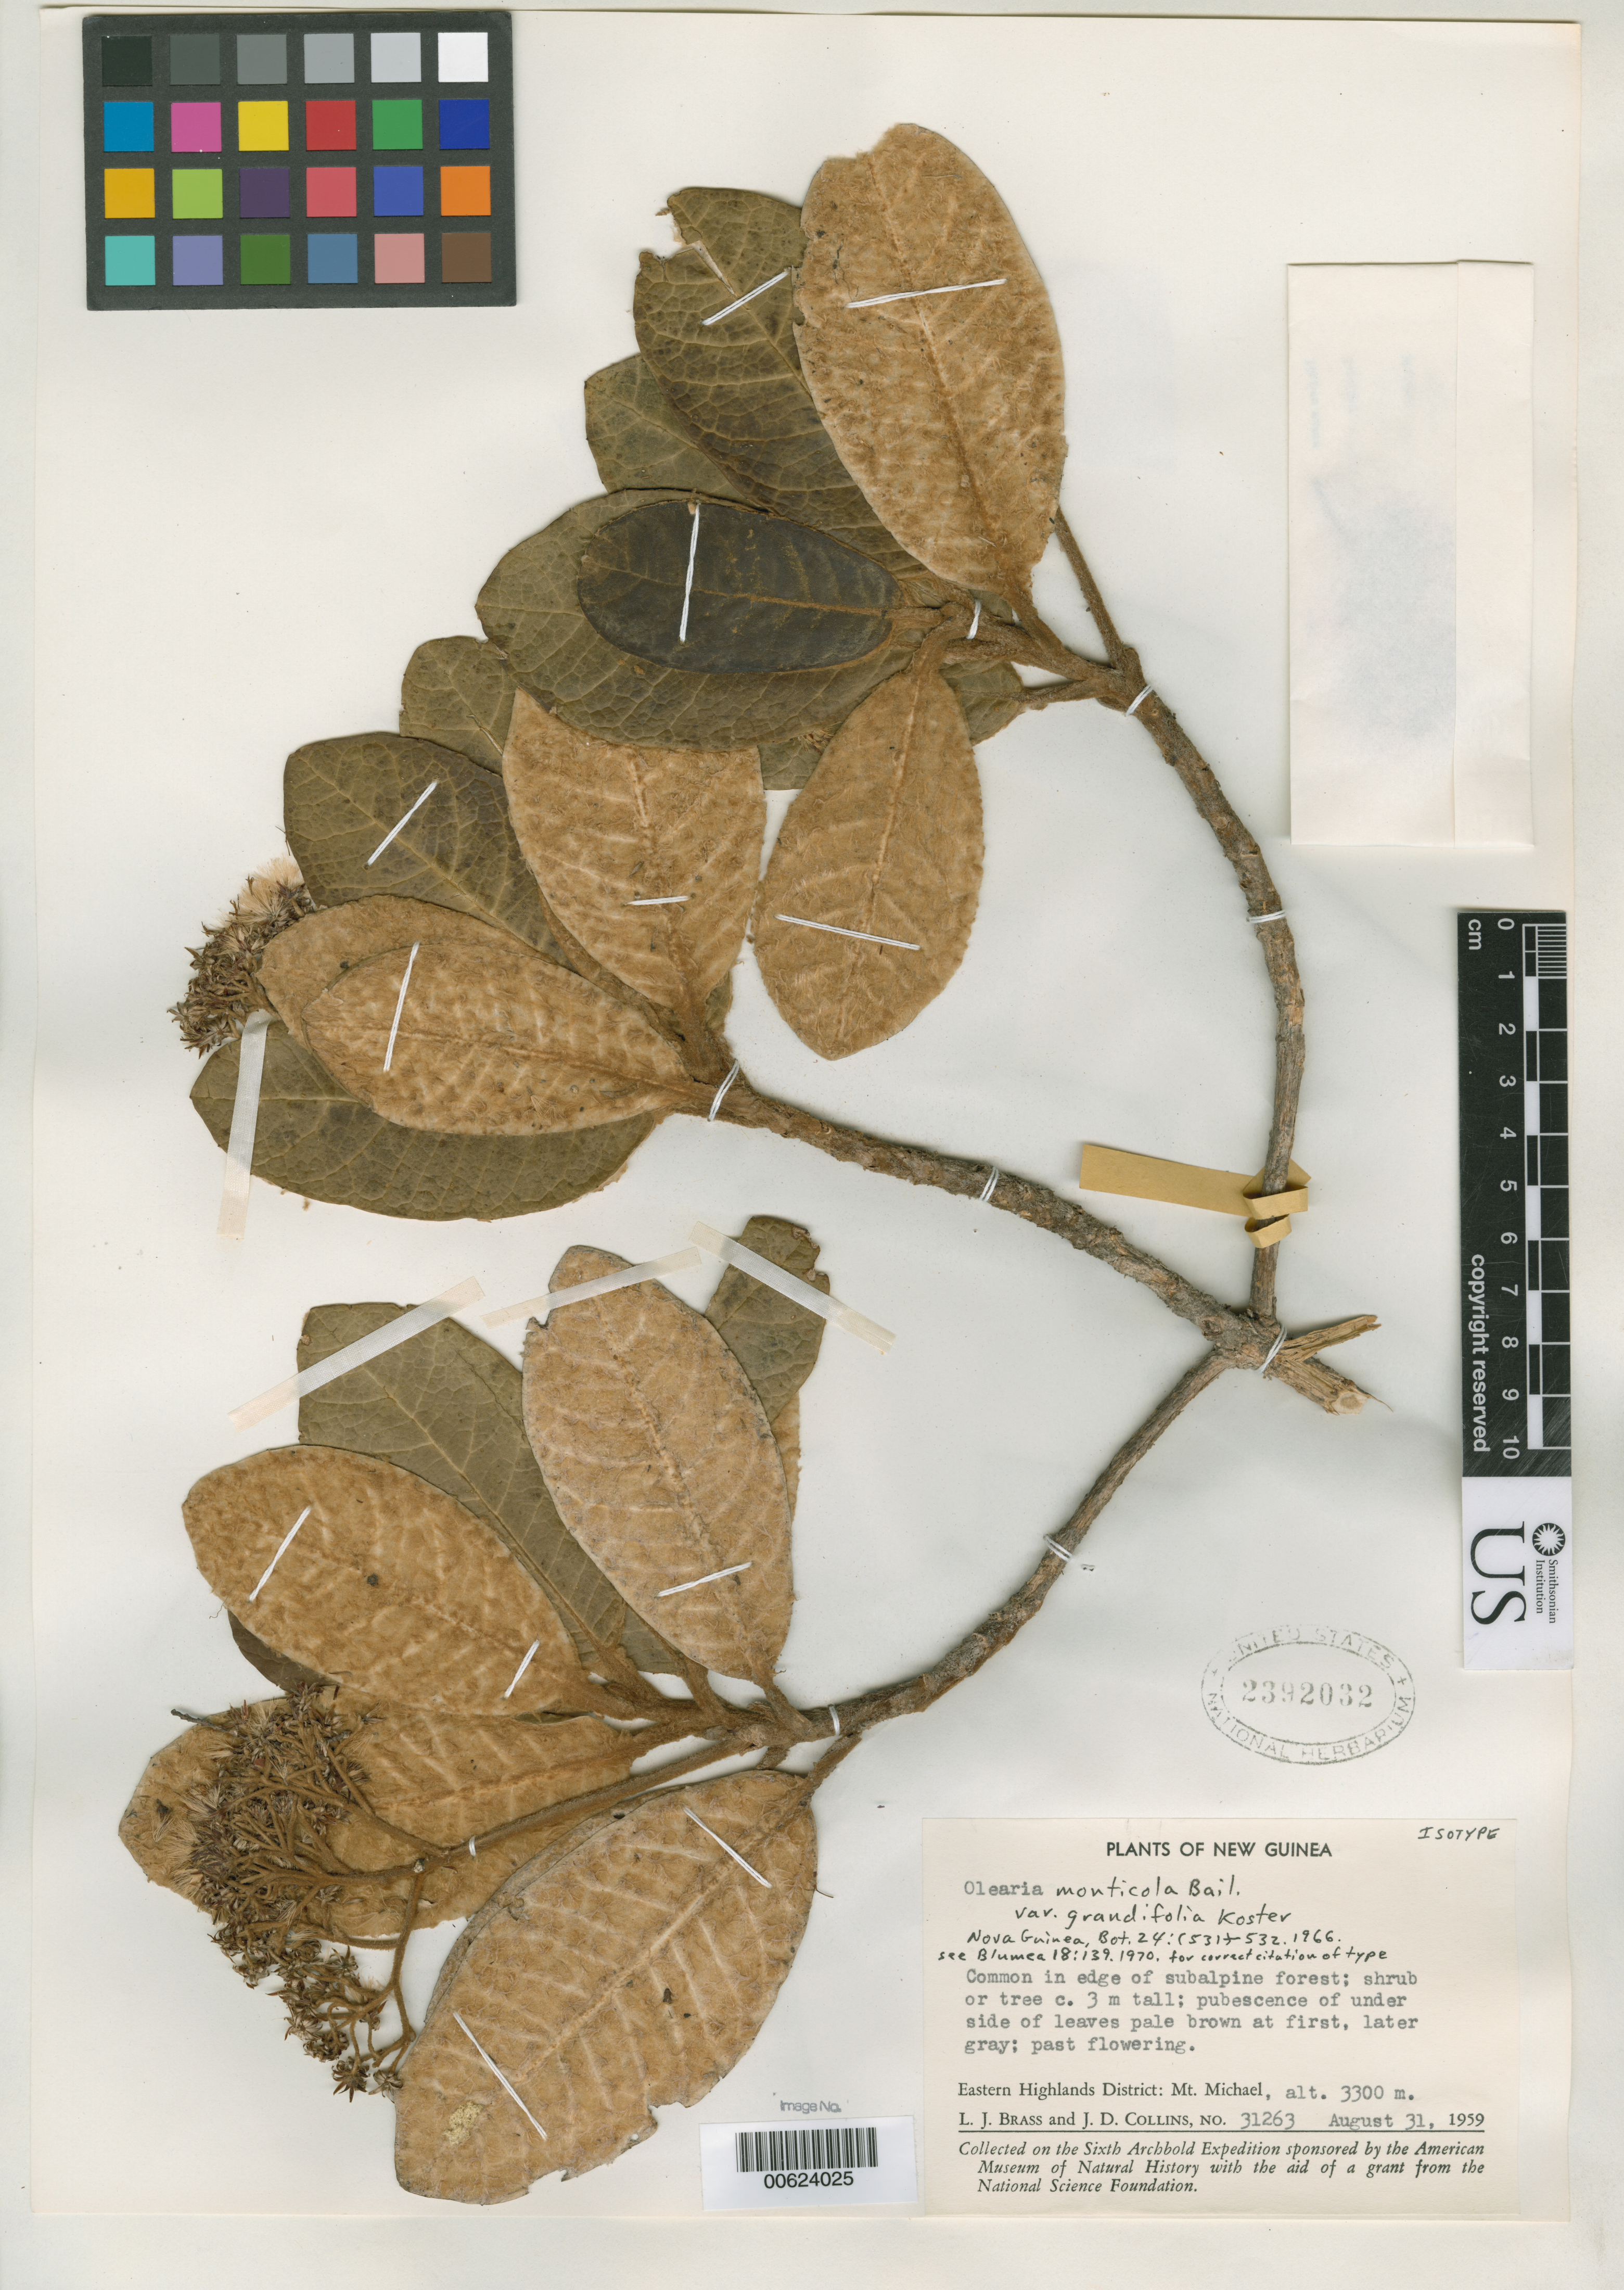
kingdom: Plantae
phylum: Tracheophyta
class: Magnoliopsida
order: Asterales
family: Asteraceae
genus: Olearia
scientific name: Olearia monticola var. grandifolia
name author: J. Kost.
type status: Isotype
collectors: L. J. Brass & J. Collins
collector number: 31263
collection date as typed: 31 Aug 1959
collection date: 1959-08-31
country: Papua New Guinea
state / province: Eastern Highlands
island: New Guinea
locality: Mt. Michael.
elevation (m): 3300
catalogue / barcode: US 2392032